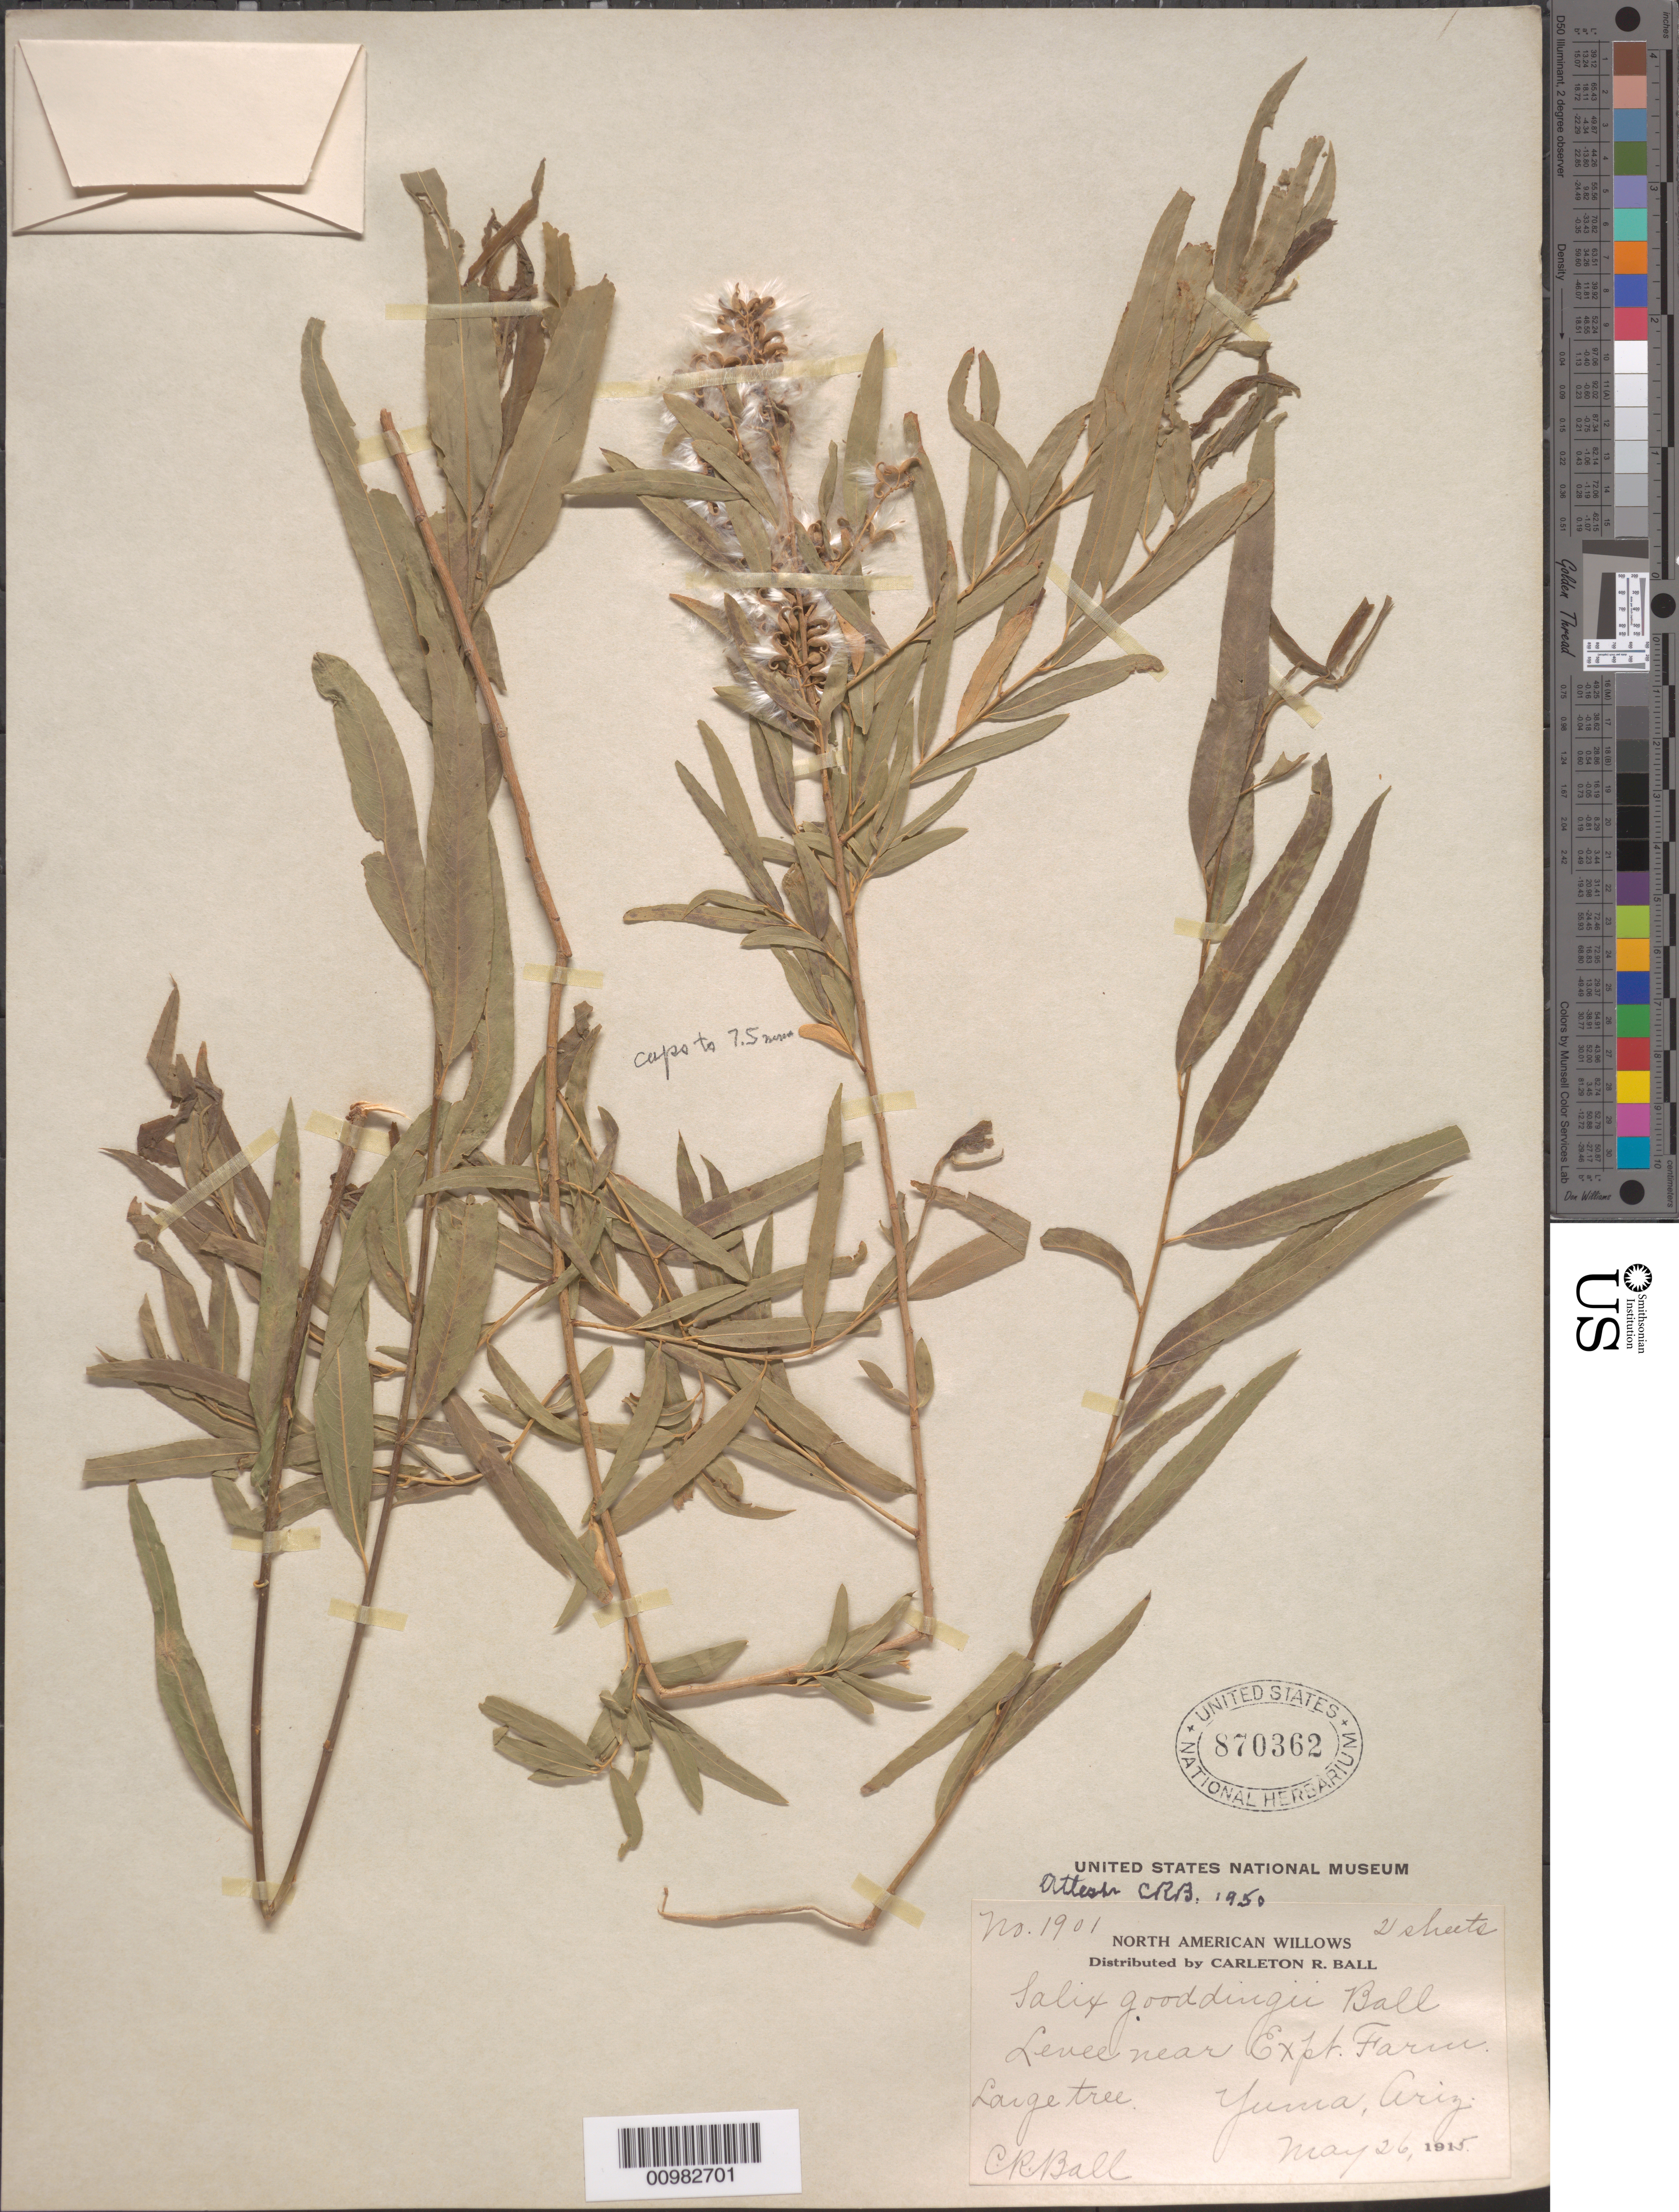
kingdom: Plantae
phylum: Tracheophyta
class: Magnoliopsida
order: Malpighiales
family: Salicaceae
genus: Salix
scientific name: Salix gooddingii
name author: C.R. Ball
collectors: C. R. Ball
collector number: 1901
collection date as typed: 26 May 1915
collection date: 1915-05-26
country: United States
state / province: Arizona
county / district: Yuma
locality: Levee.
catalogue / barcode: US 870362